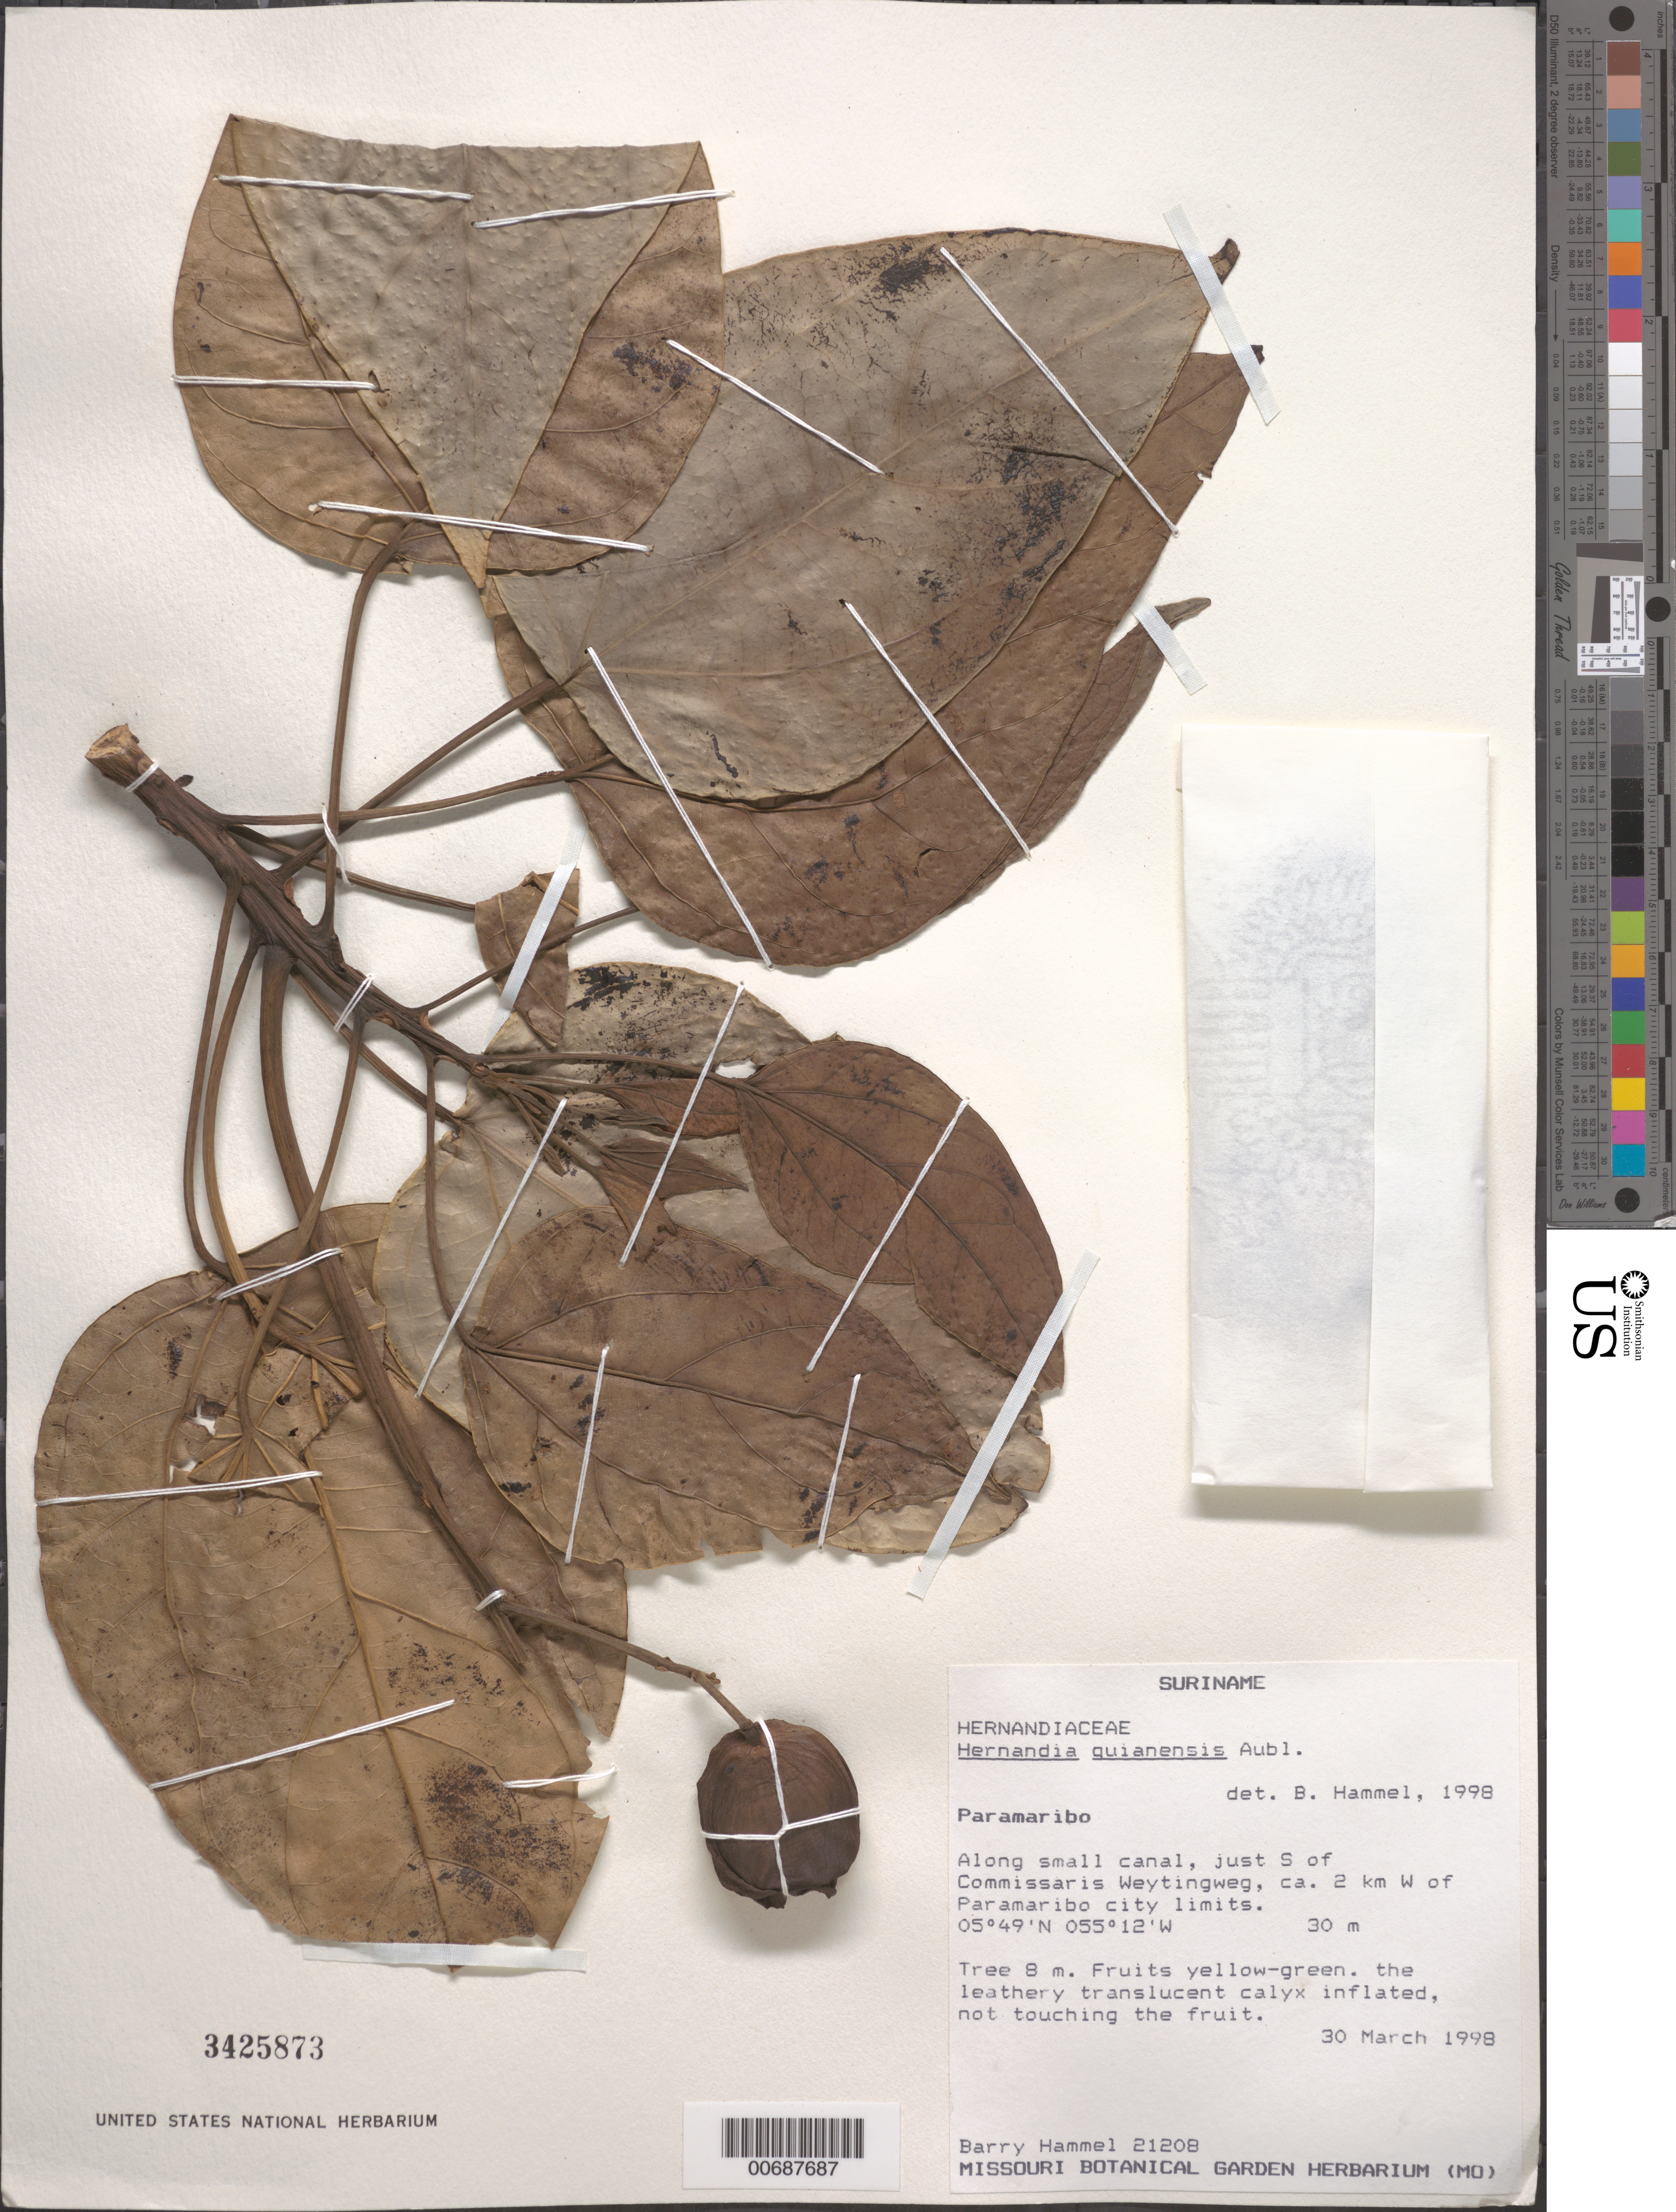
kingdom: Plantae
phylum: Tracheophyta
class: Magnoliopsida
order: Laurales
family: Hernandiaceae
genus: Hernandia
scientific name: Hernandia guianensis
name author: Aubl.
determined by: Hammel, Barry E., (MO), Missouri Botanical Garden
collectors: B. Hammel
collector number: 21208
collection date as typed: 30-Mar-98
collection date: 1998-03-30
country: Suriname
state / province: Paramaribo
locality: Commissaris Weytingweg, ca. 2 km W of Paramaribo city limits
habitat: Along small canal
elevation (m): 150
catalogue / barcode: US 3425873